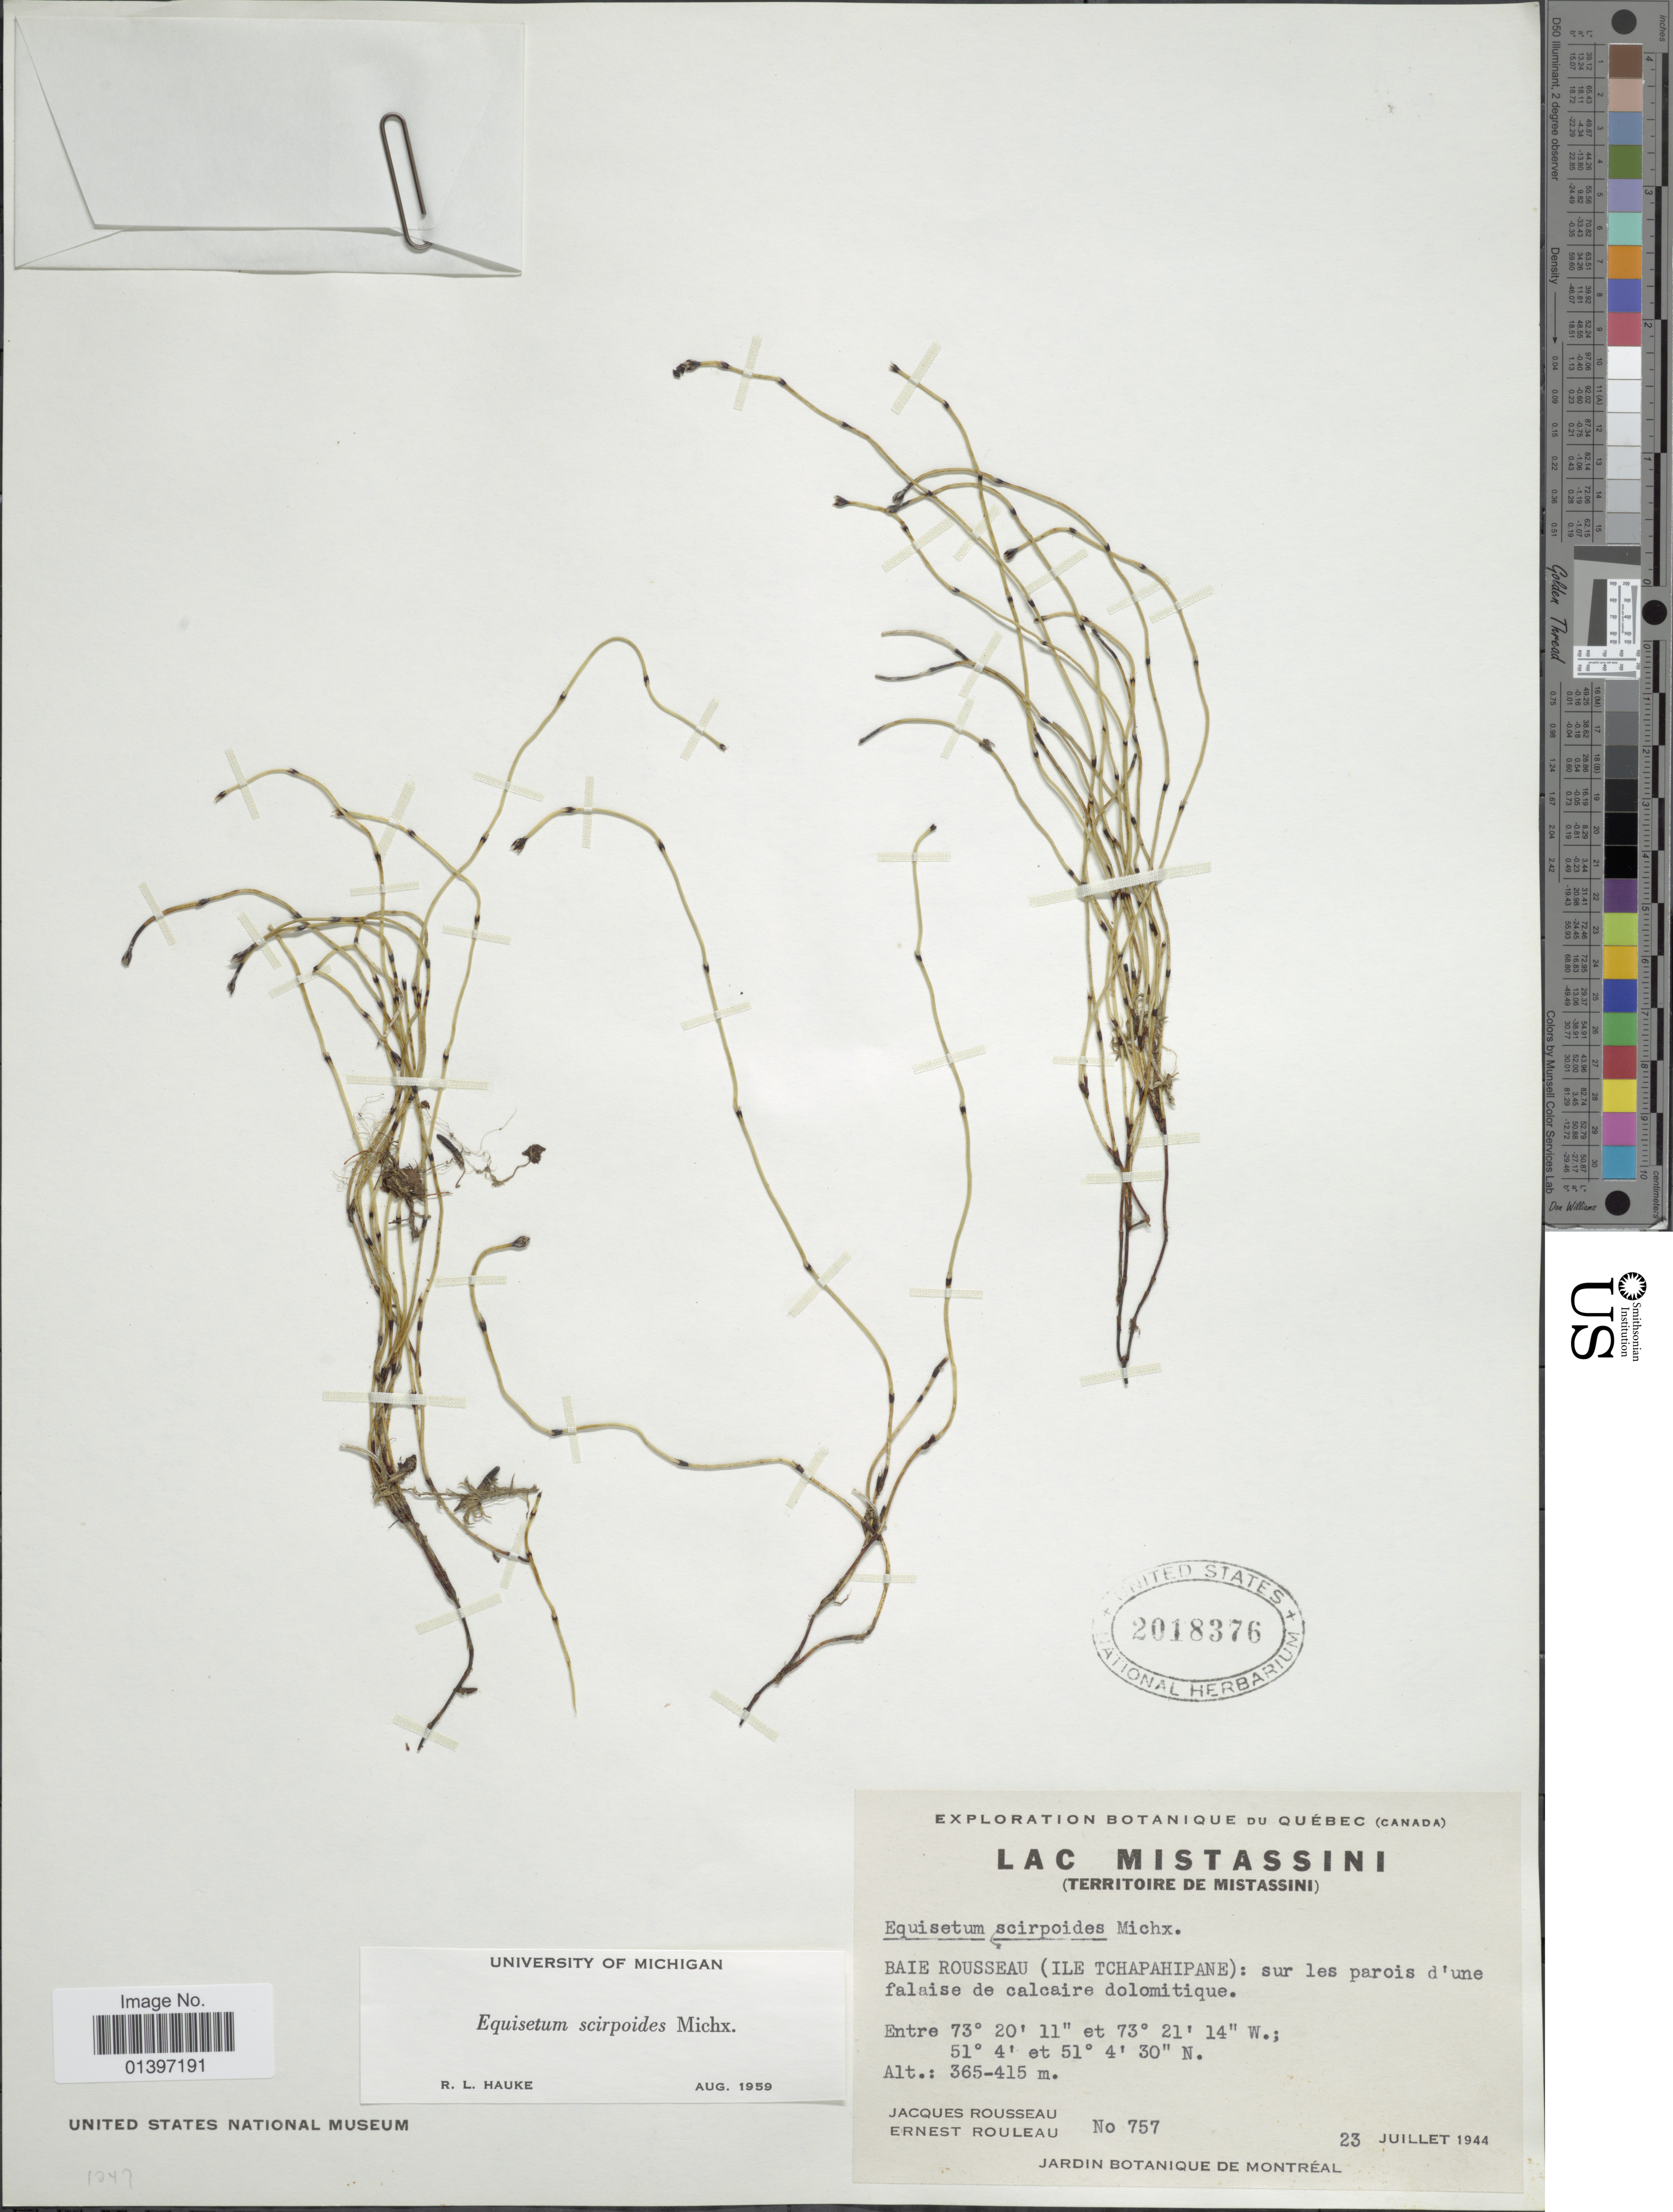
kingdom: Plantae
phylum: Tracheophyta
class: Polypodiopsida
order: Equisetales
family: Equisetaceae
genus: Equisetum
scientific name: Equisetum scirpoides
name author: Michx.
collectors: J. Rousseau & J. Rouleau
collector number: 757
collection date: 1944-07-23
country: Canada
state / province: Quebec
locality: Lac Mistassini, Territoire de Mistassini, Baie Rousseau9Ile Tchapahipane): sur les parois d'une falaise de calcaire dolomitique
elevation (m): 365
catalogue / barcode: US 2018376